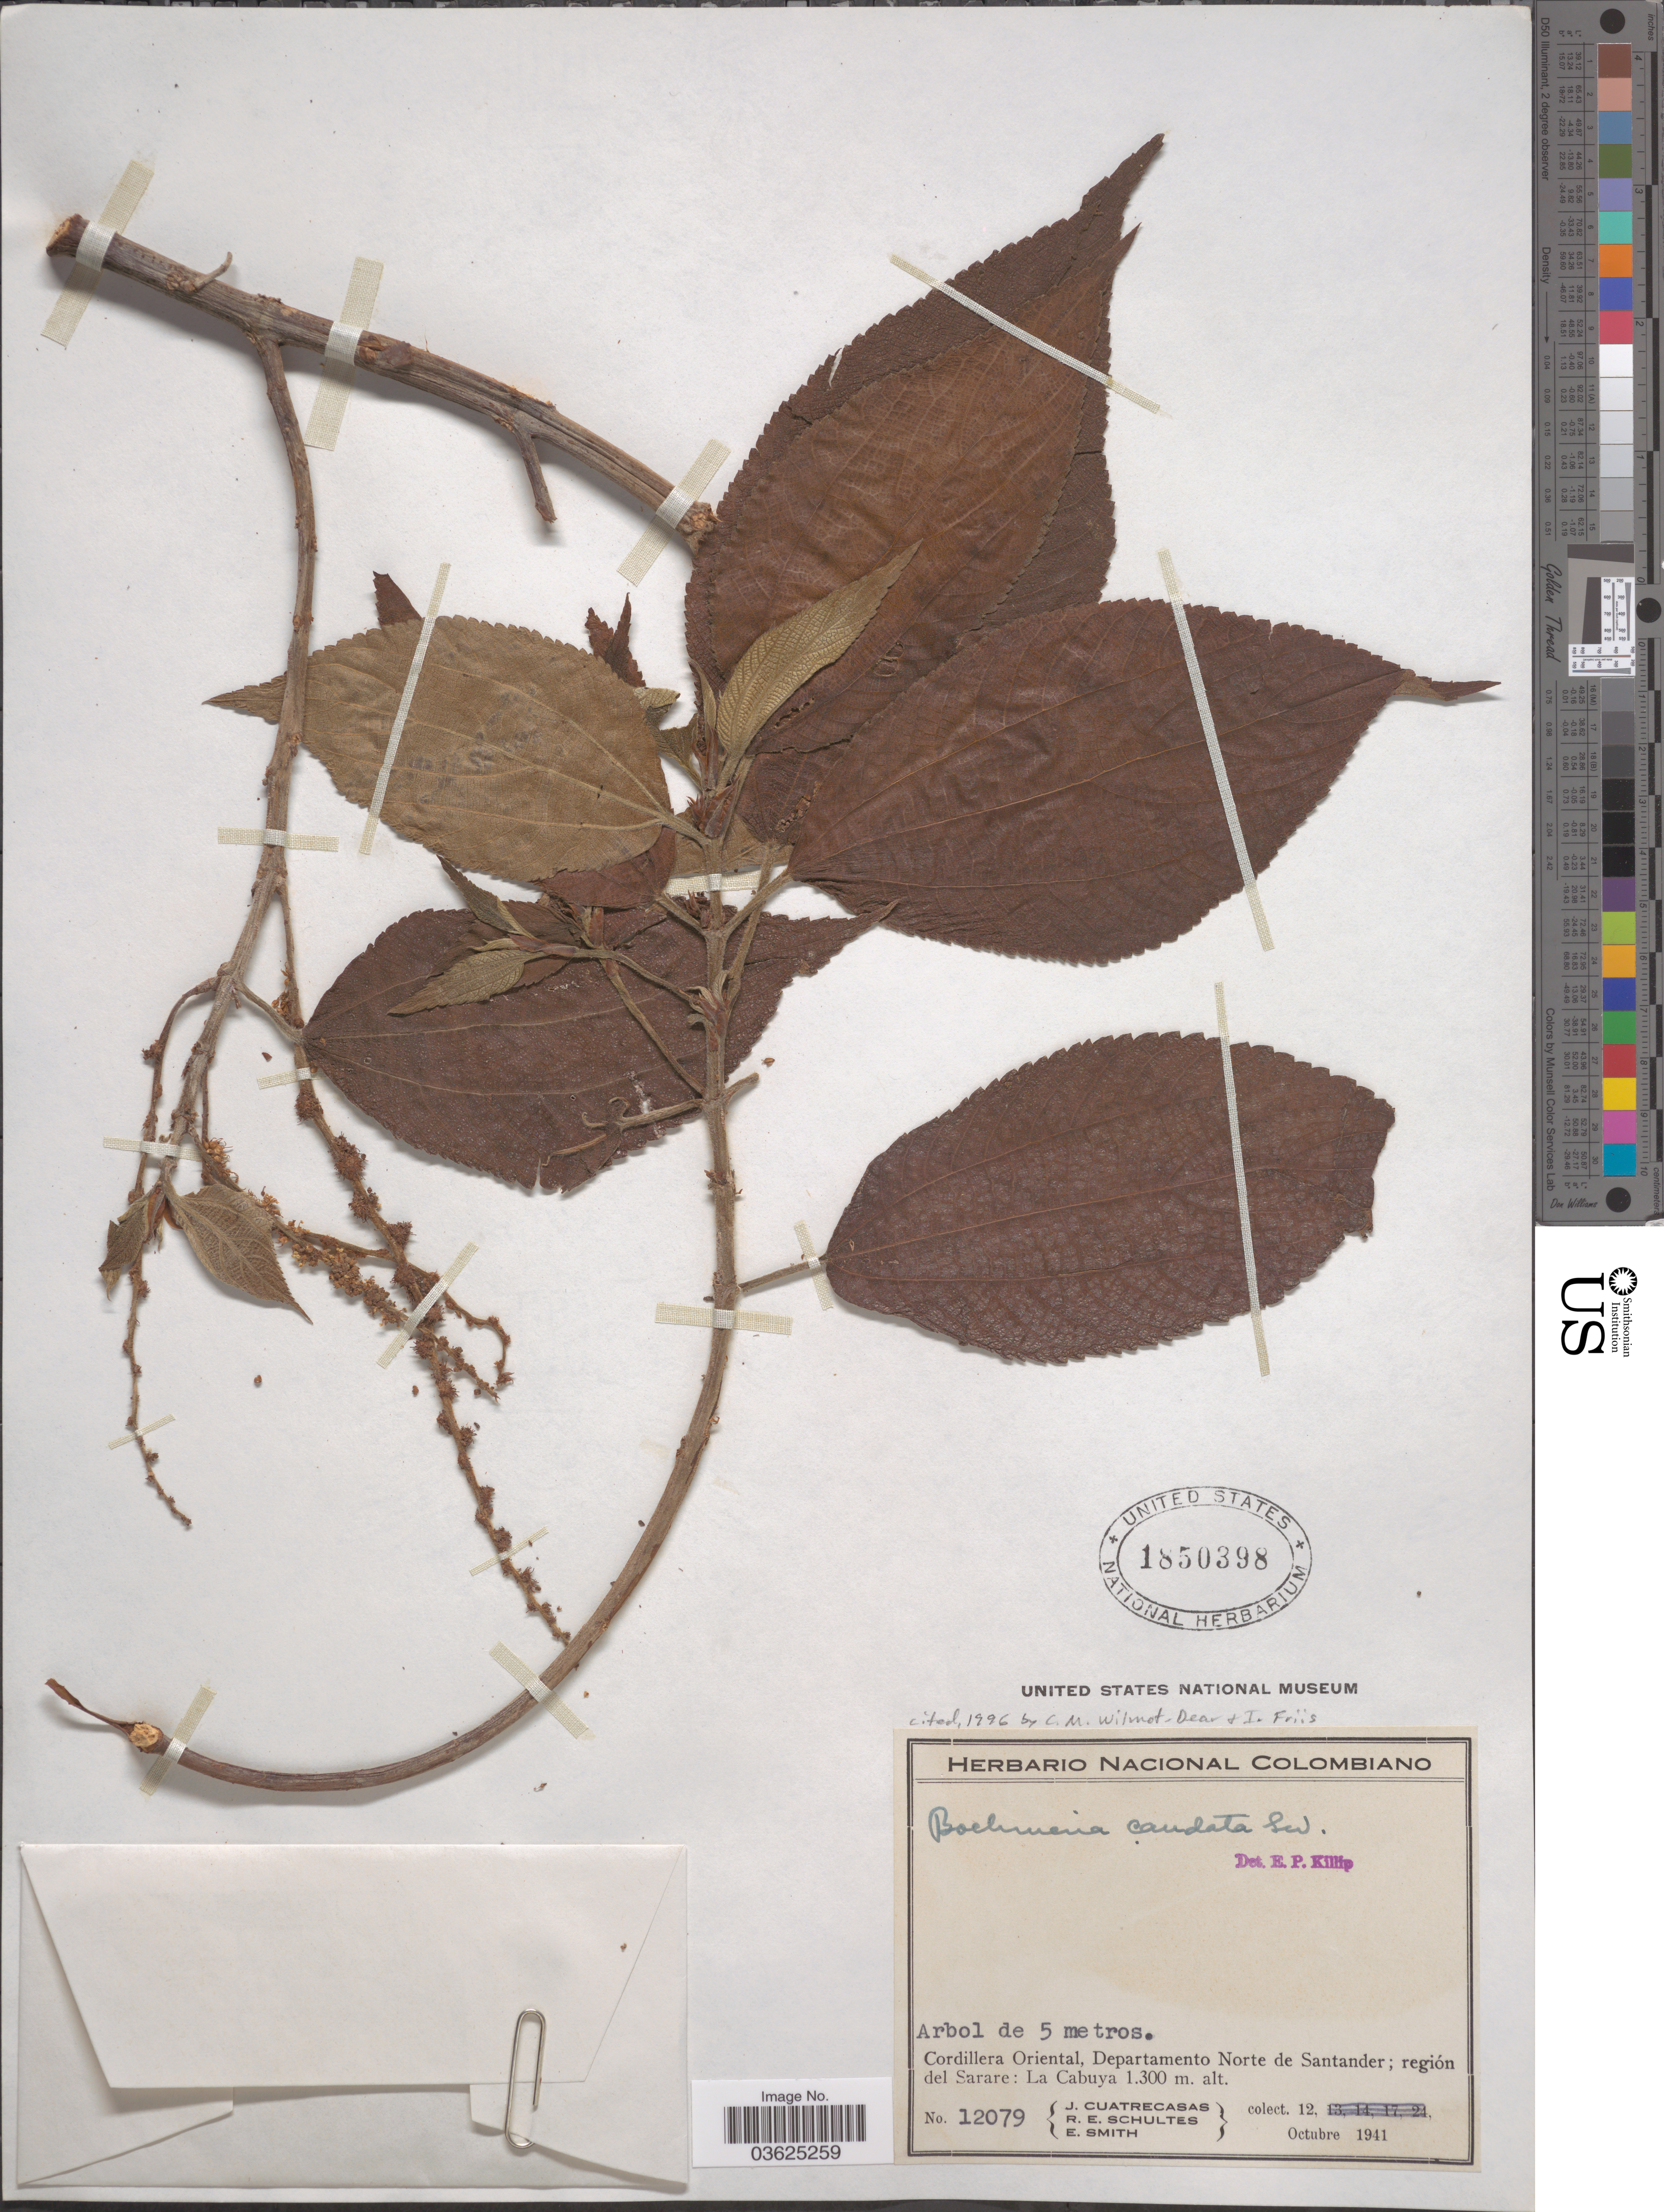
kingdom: Plantae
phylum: Tracheophyta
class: Magnoliopsida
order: Rosales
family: Urticaceae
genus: Boehmeria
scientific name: Boehmeria caudata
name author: Sw.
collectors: J. Cuatrecasas, R. E. Schultes & E. Smith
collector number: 12079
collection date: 1941-10-12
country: Colombia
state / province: Norte de Santander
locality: Cordillera Oriental, Departamento Norte de Santander; región del Sarare; La Cabuya.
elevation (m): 1300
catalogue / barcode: US 1850398